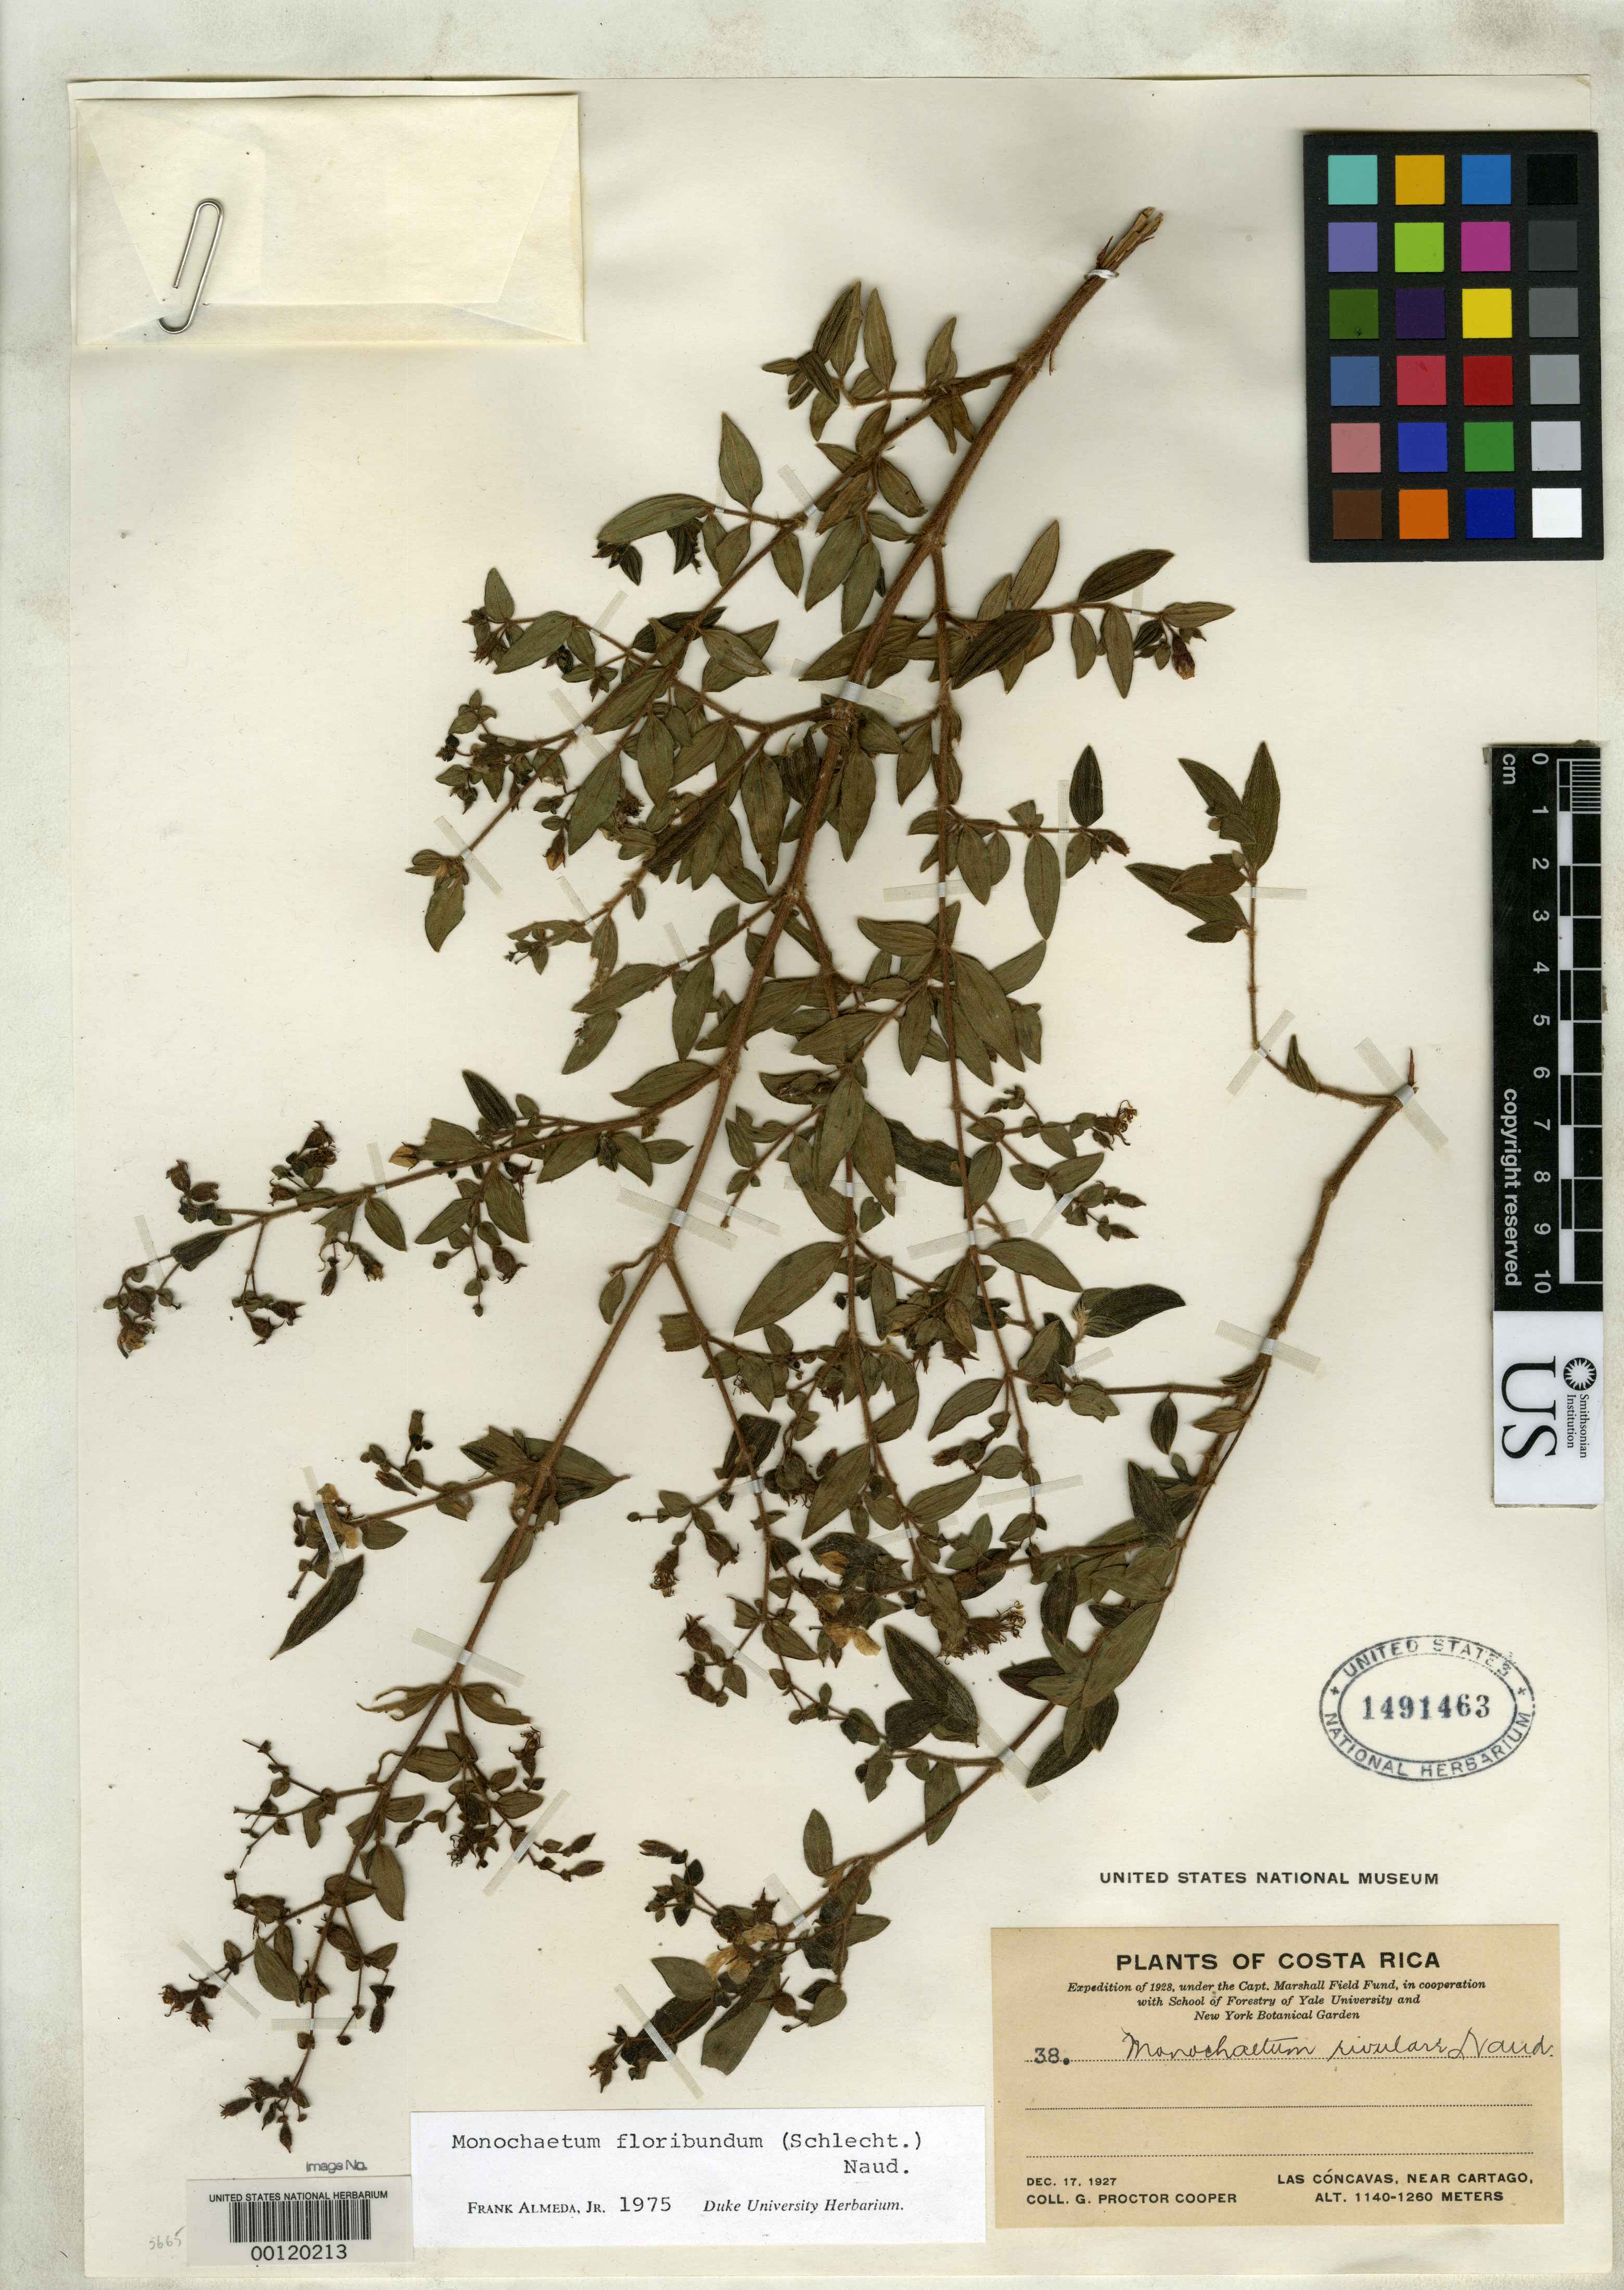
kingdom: Plantae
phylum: Tracheophyta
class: Magnoliopsida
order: Myrtales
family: Melastomataceae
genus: Monochaetum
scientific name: Monochaetum intermedium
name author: Gleason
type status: Isotype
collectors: G. Cooper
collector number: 38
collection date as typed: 17 Dec 1927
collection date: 1927-12-17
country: Costa Rica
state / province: Cartago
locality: Los Concavos, near Cartago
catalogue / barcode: US 1491463